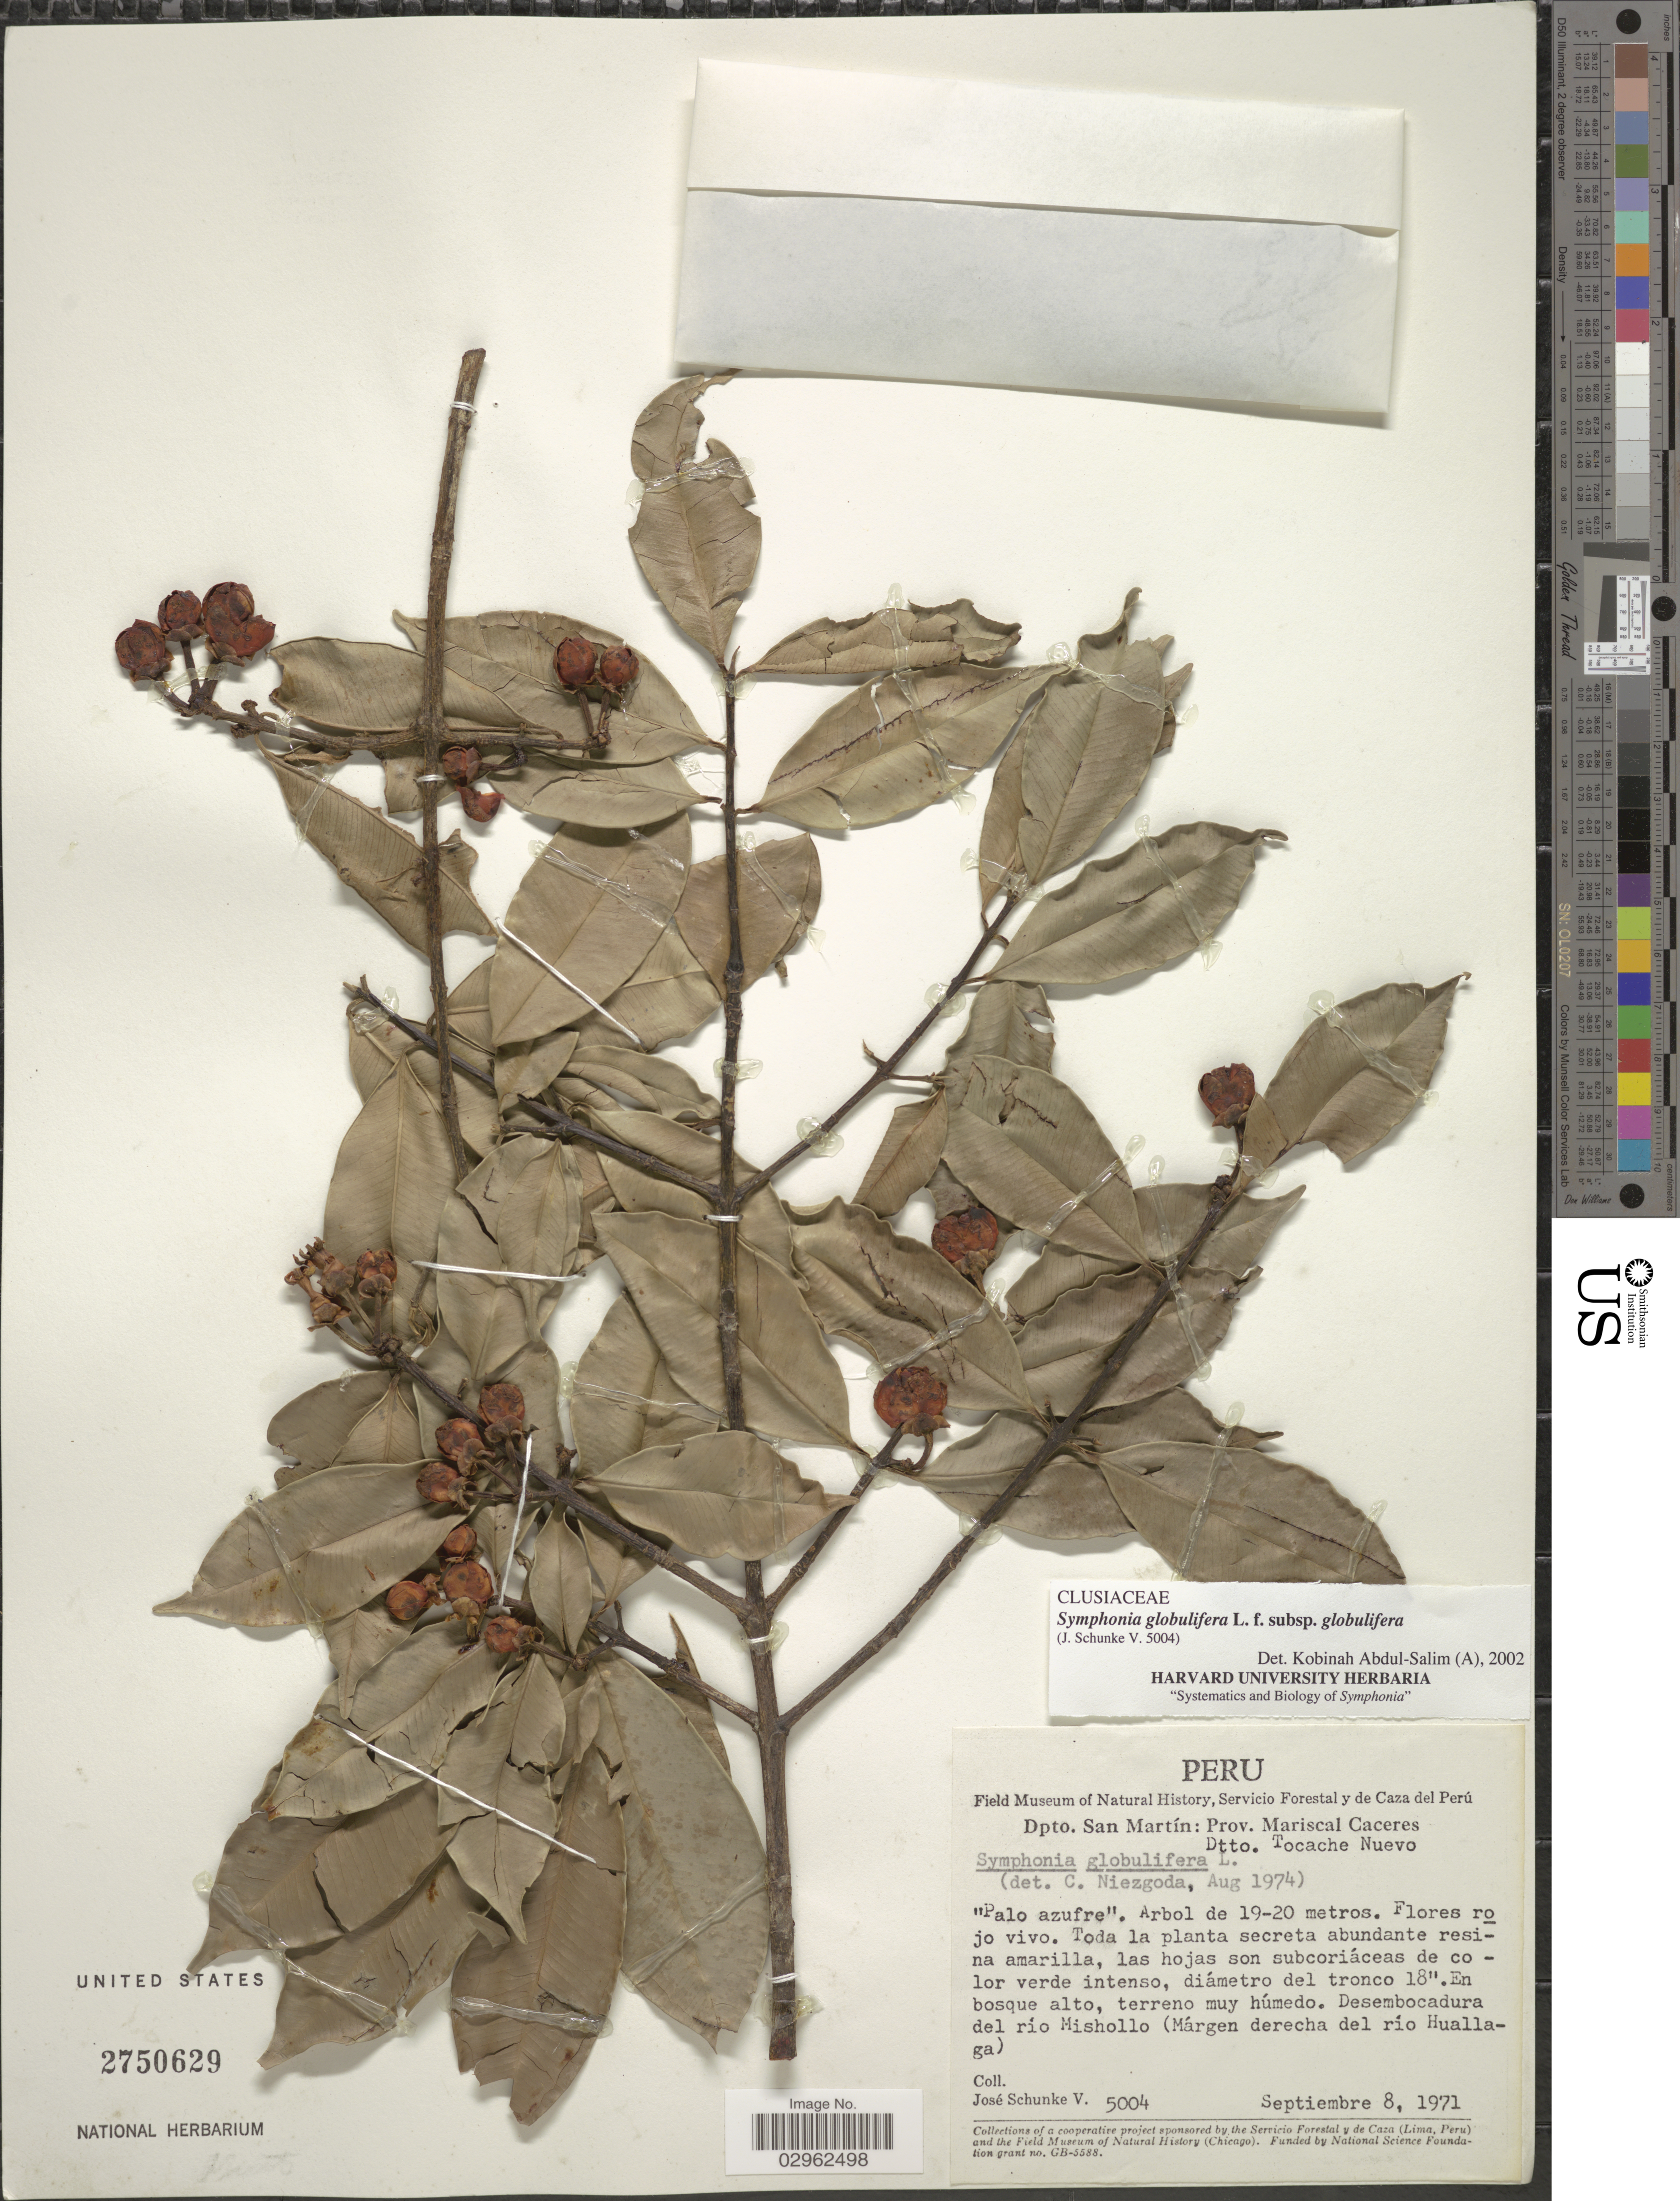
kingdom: Plantae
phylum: Tracheophyta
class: Magnoliopsida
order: Malpighiales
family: Clusiaceae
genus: Symphonia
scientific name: Symphonia globulifera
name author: L. f.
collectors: J. Schunke Vigo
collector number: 5004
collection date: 1971-09-08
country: Peru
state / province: San Martín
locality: Dpto. San Martín: Prov. Mariscal Caceres. Dtto. Tocache Nuevo. En bosque alto, terreno muy húmedo. Desembocadura del río Mishollo (Márgen derecha del río Huallaga).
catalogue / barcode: US 2750629